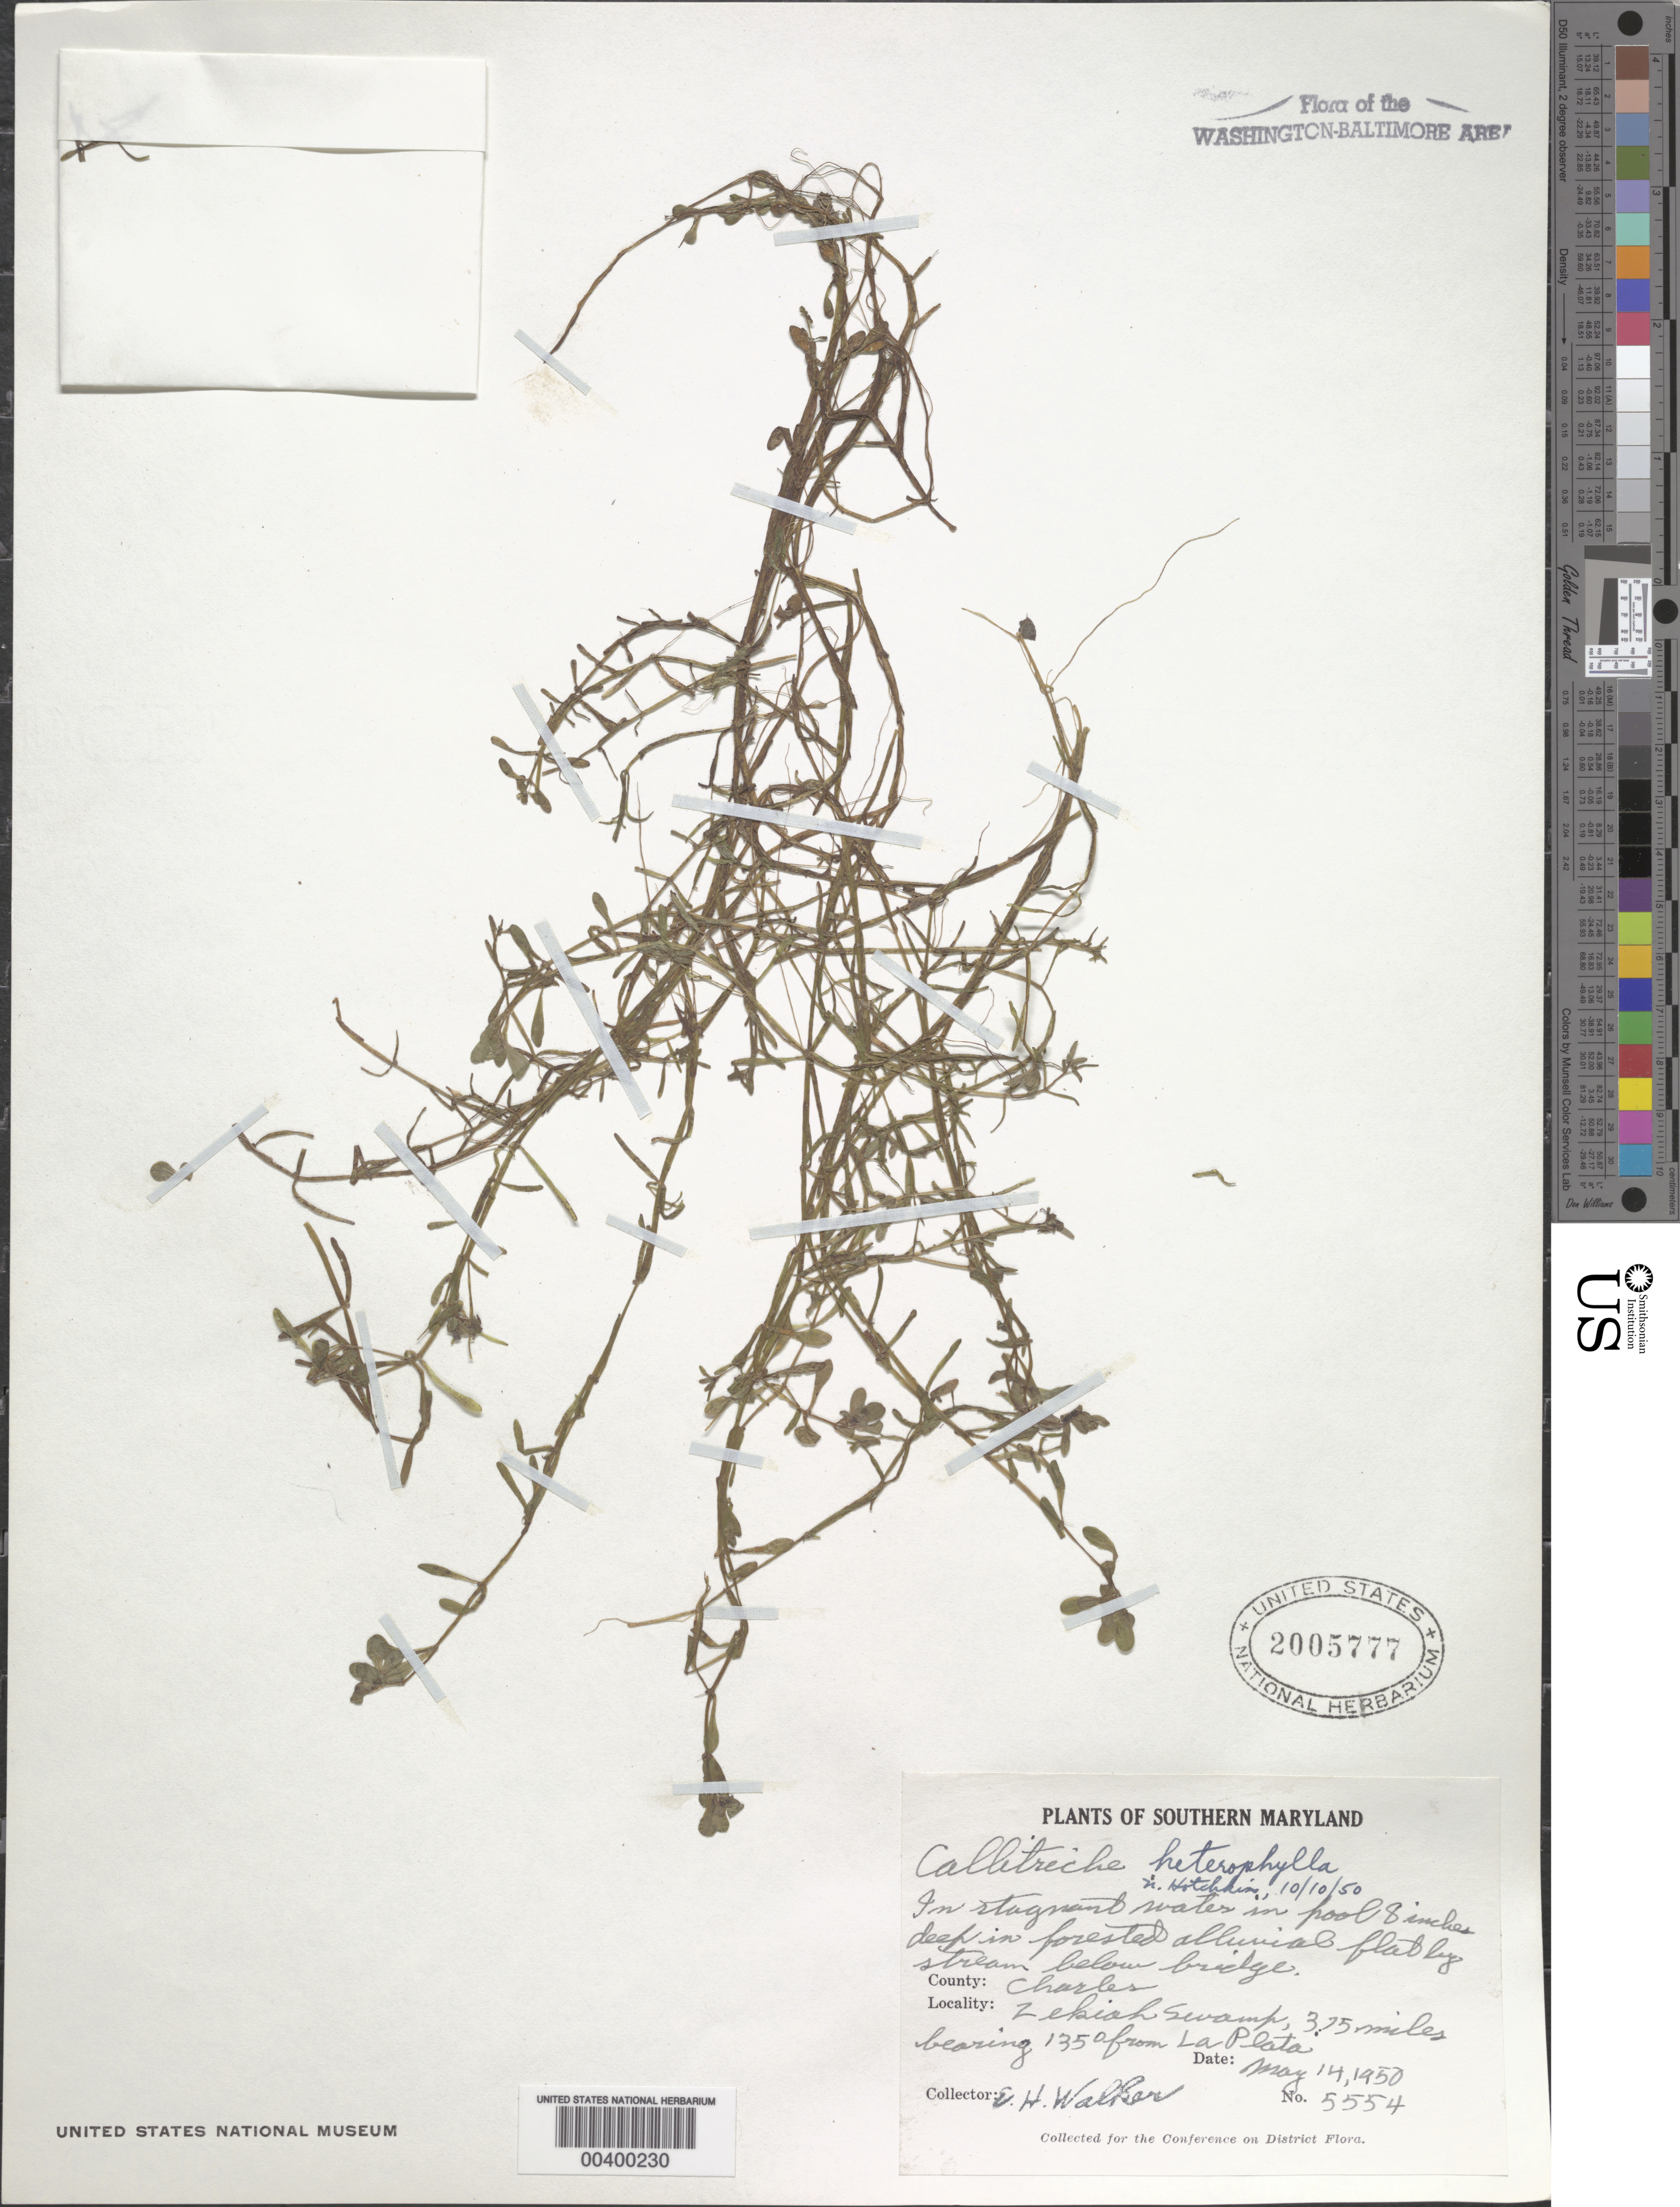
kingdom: Plantae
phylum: Tracheophyta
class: Magnoliopsida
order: Lamiales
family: Plantaginaceae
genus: Callitriche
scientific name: Callitriche heterophylla Pursh emend. Darby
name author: Pursh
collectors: E. H. Walker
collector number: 5554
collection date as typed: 14 May 1950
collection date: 1950-05-14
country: United States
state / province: Maryland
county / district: Charles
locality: Zekiah Swamp, La Plata vicinity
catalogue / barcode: US 2005777